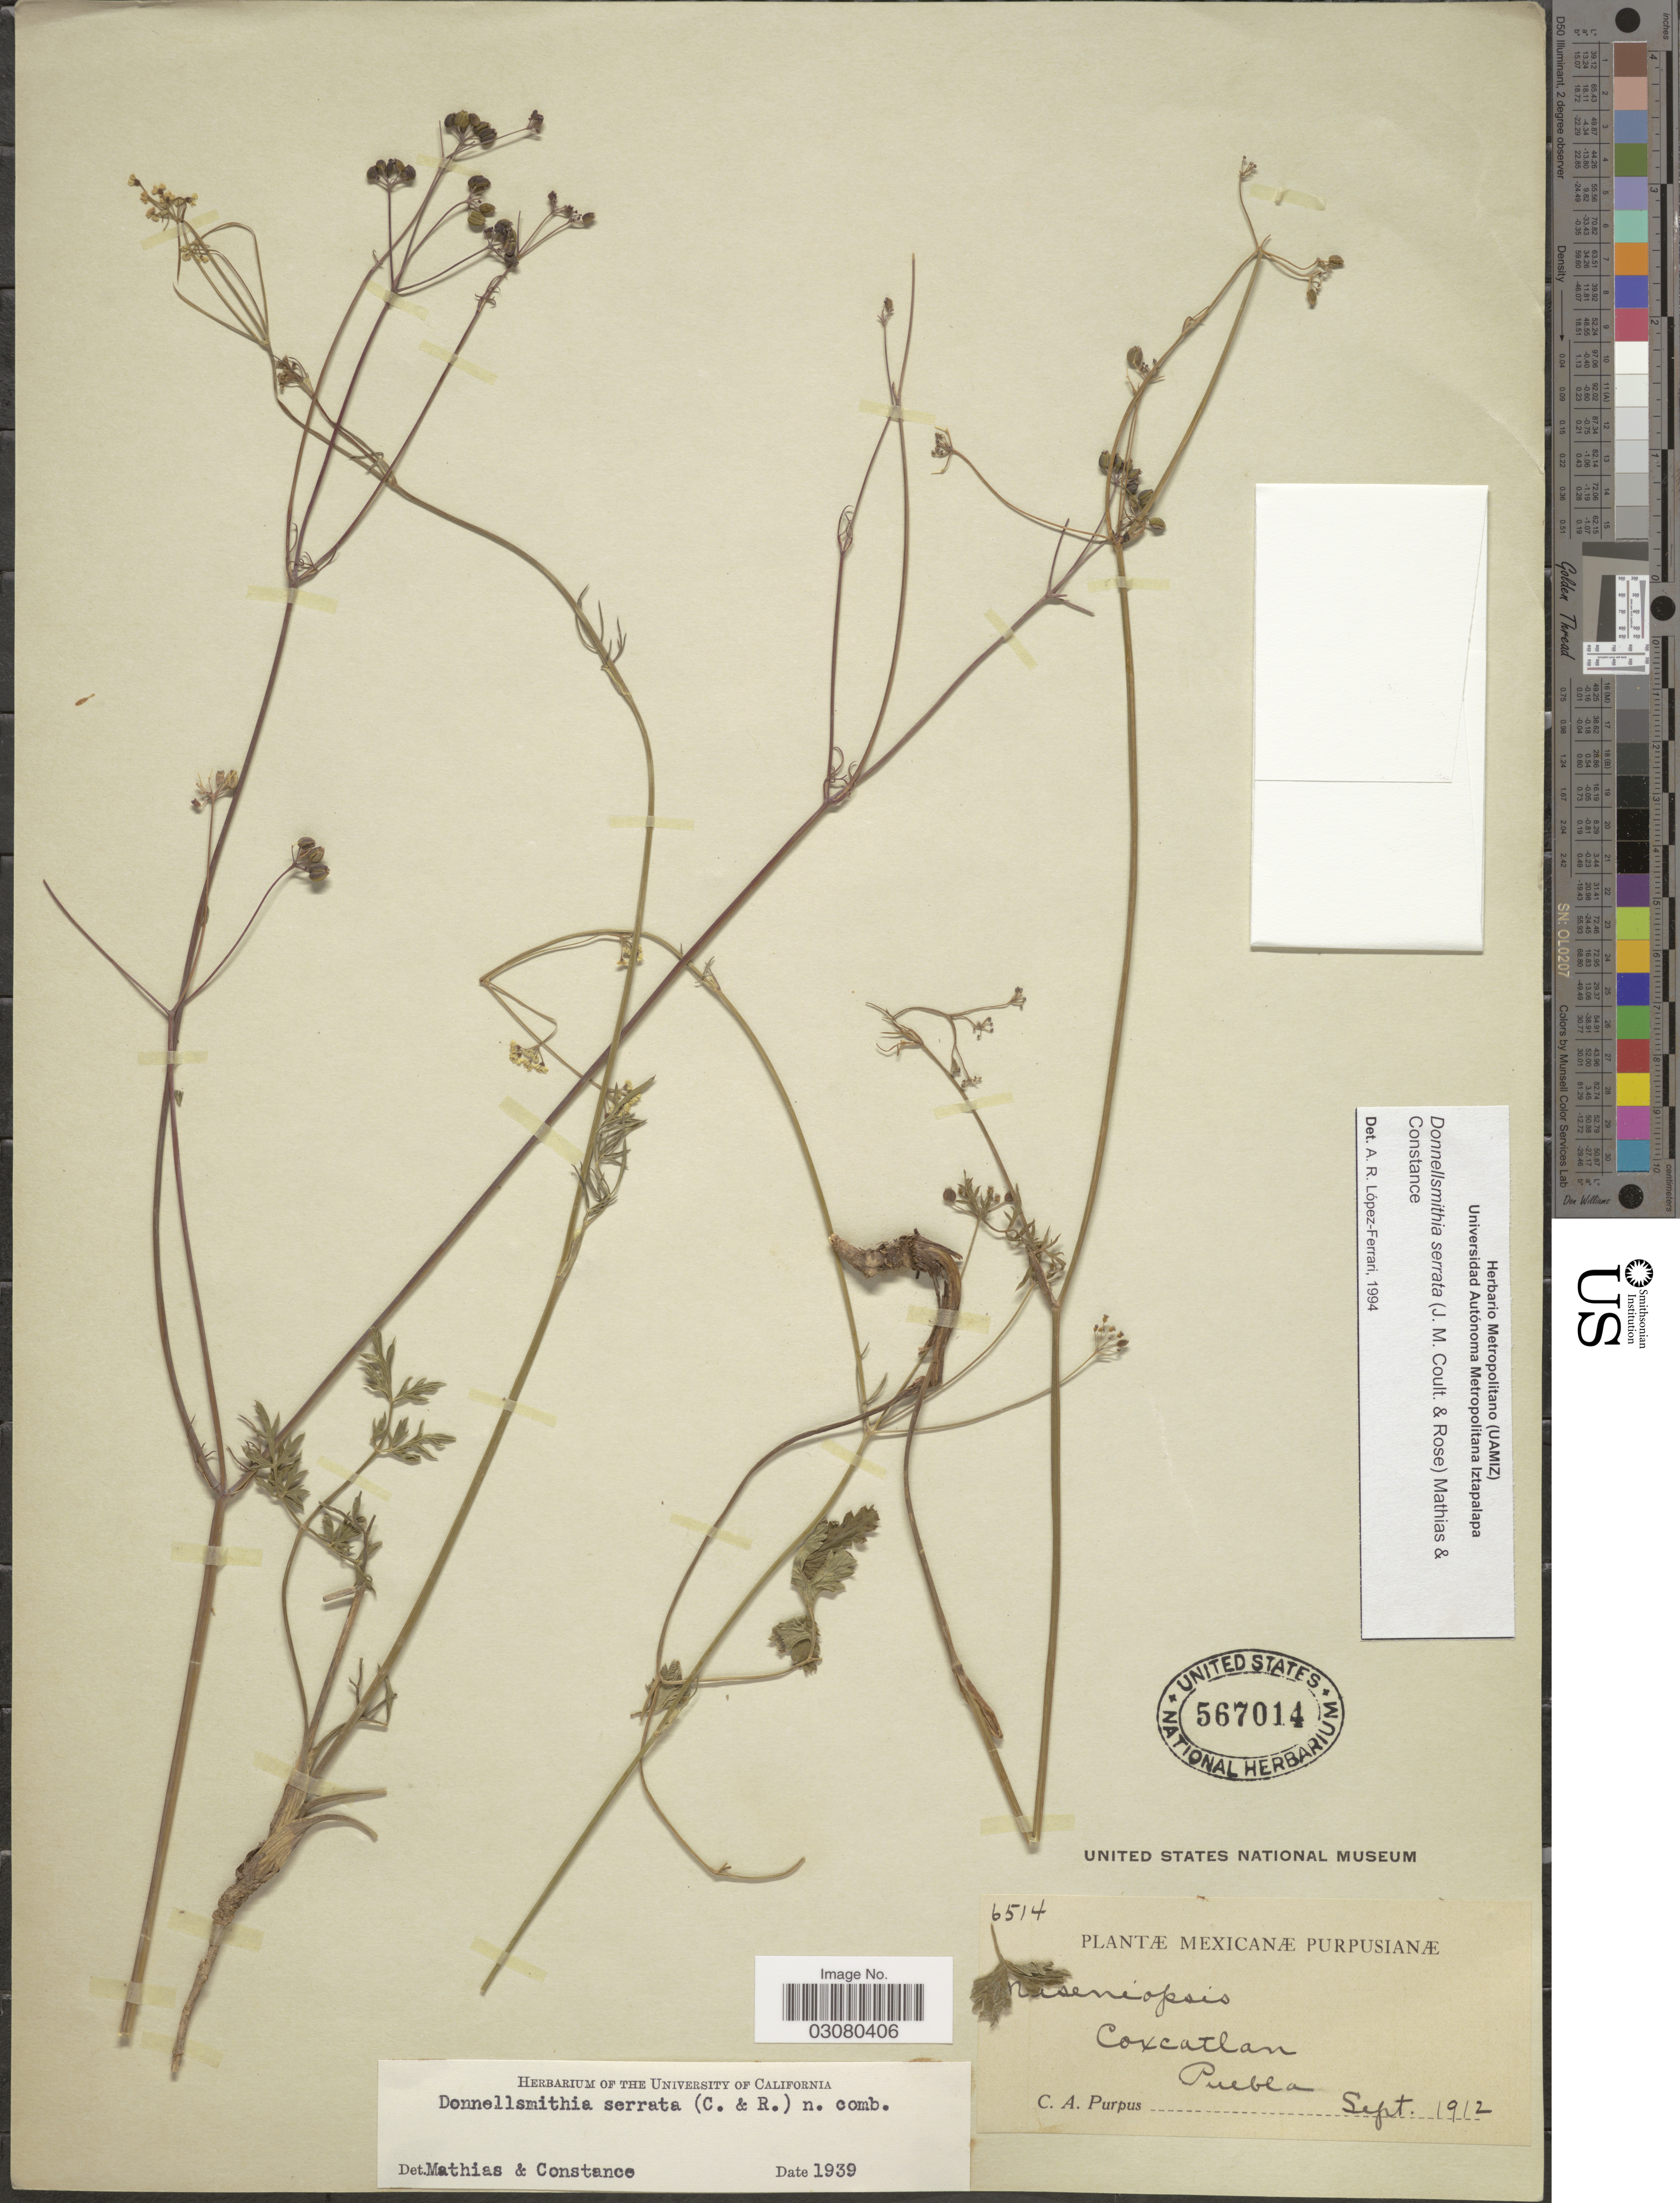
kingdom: Plantae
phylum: Tracheophyta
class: Magnoliopsida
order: Apiales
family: Apiaceae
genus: Donnellsmithia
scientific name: Donnellsmithia serrata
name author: (J.M. Coult. & Rose) Mathias & Constance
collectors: C. A. Purpus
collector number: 6514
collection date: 1912-09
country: Mexico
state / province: Puebla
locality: Coxcatlan.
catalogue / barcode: US 567014